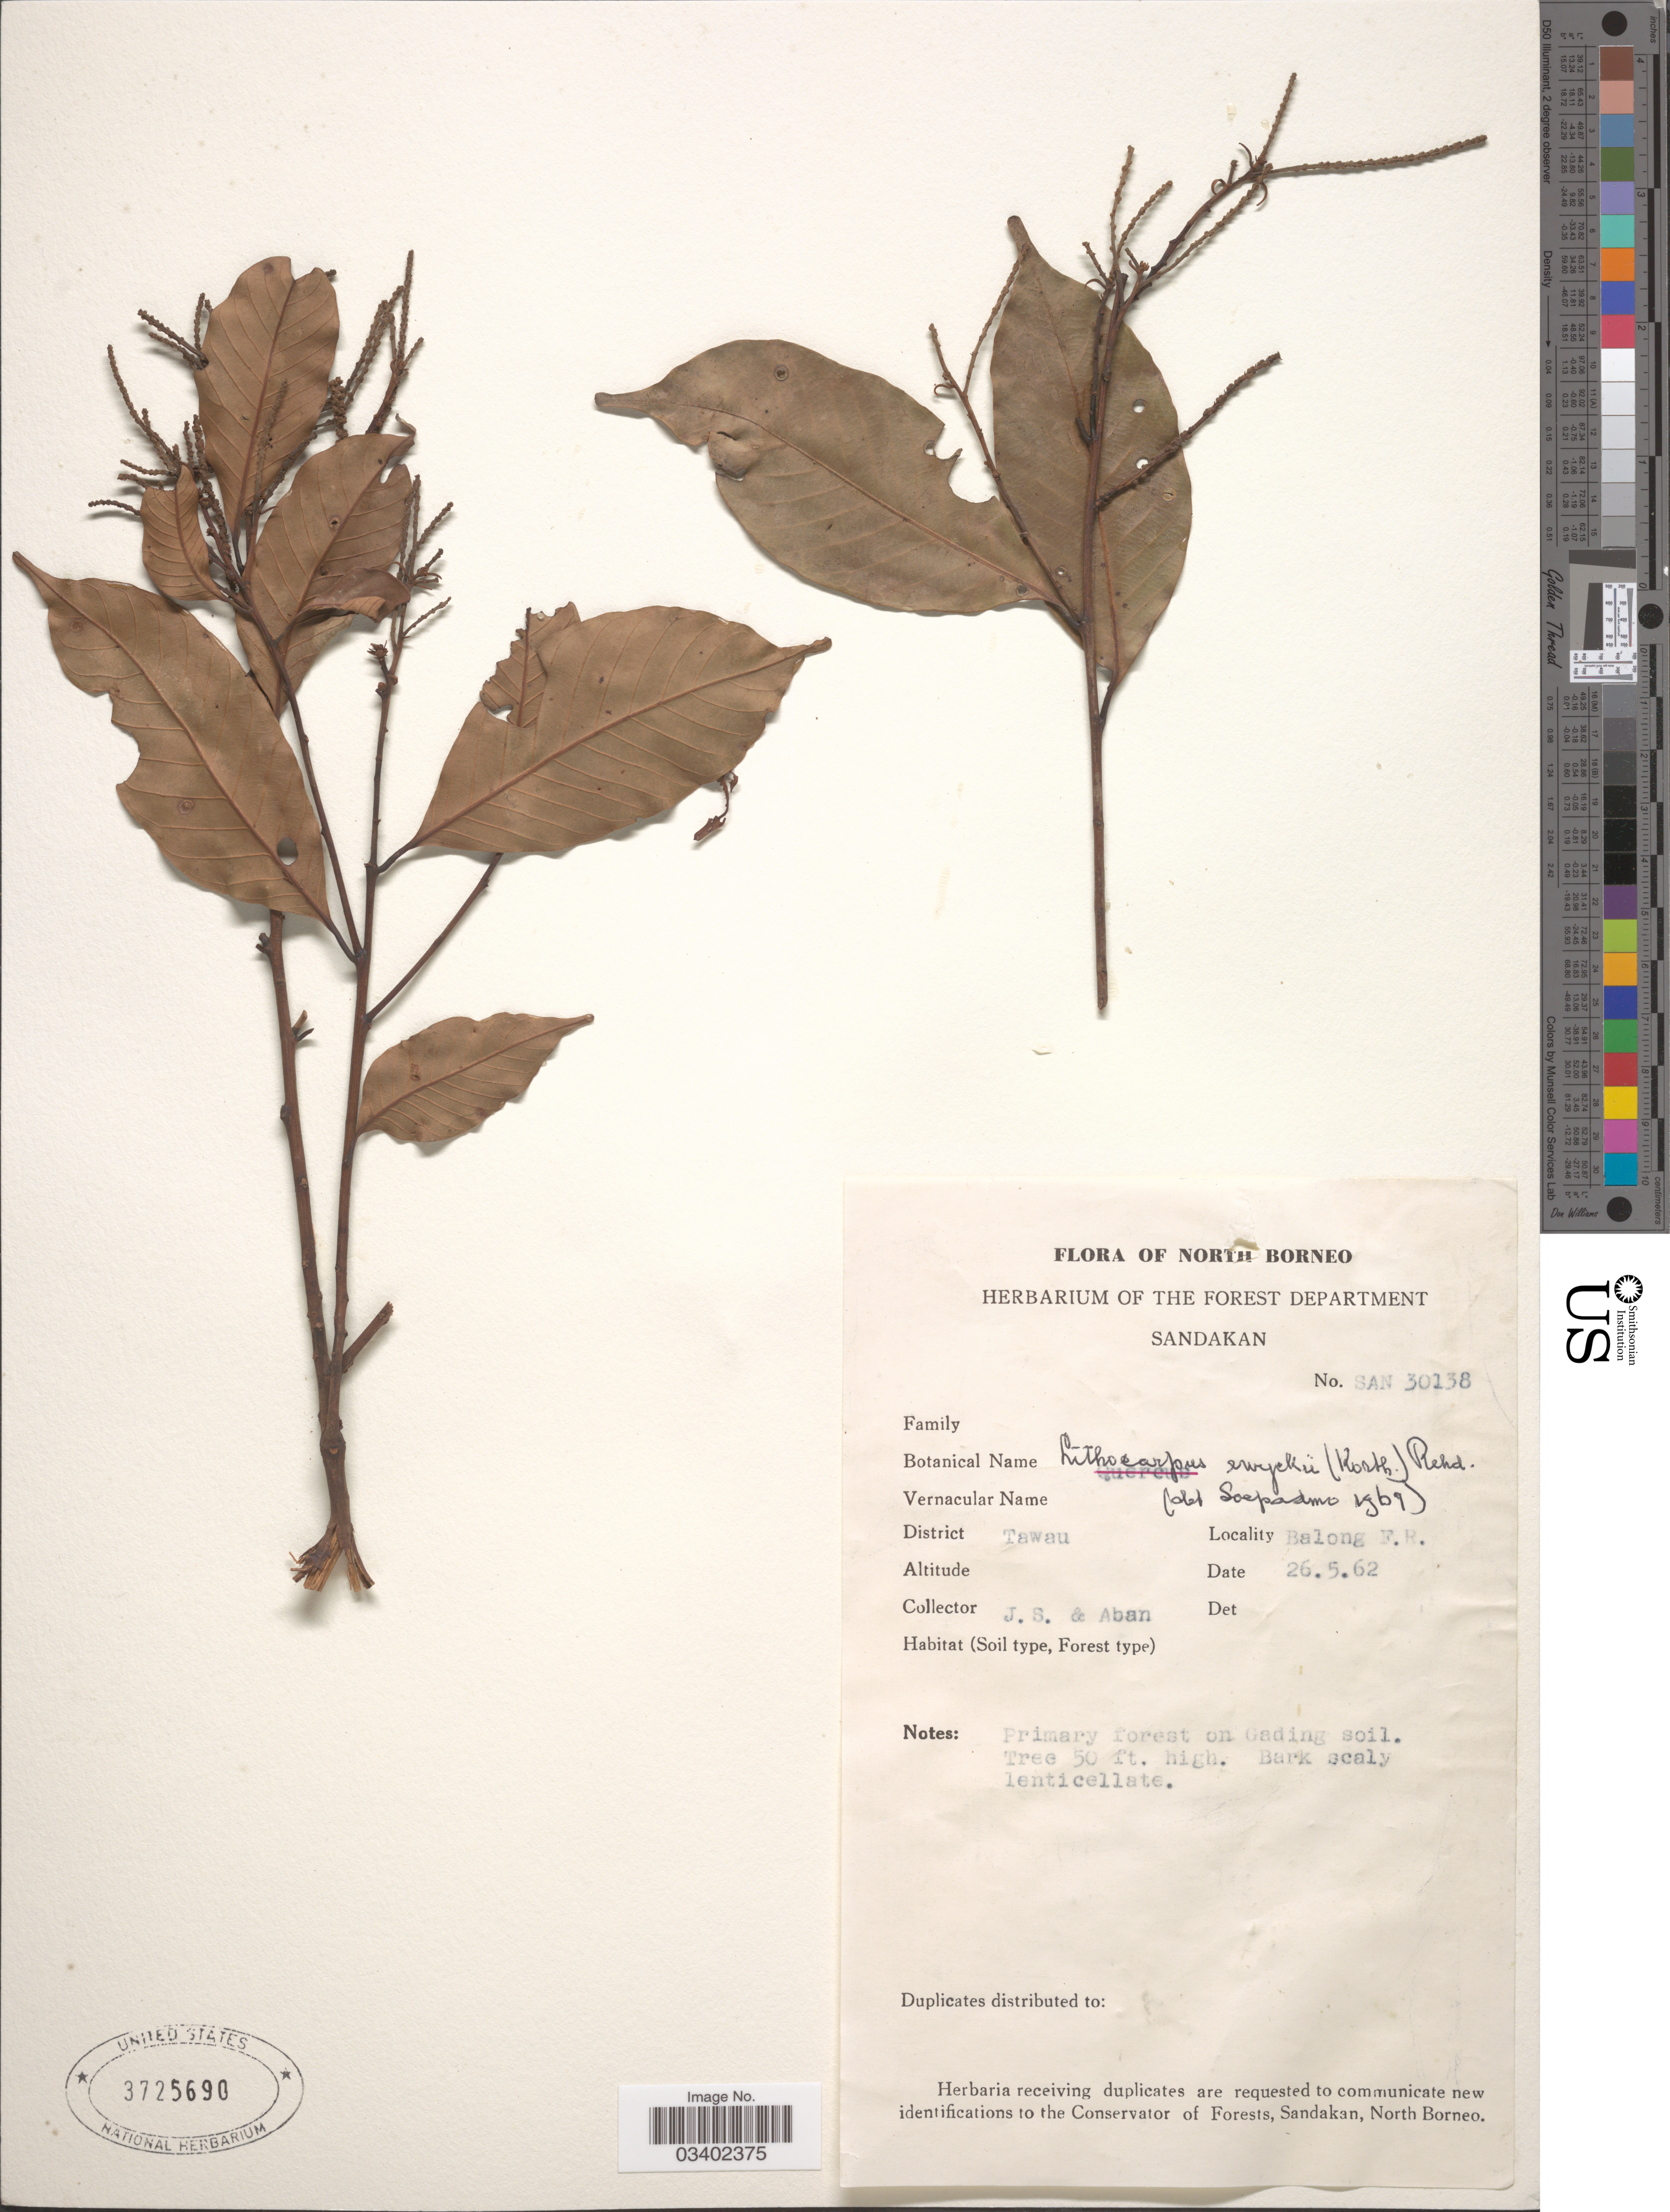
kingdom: Plantae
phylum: Tracheophyta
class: Magnoliopsida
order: Fagales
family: Fagaceae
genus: Lithocarpus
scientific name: Lithocarpus ewyckii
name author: (Korth.) Rehder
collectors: J. S. & -- Aban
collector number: SAN 30138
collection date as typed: Transcribed d/m/y: 26/5/62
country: Malaysia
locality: North Borneo. District Tawau. Balong F.R.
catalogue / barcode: US 3725690